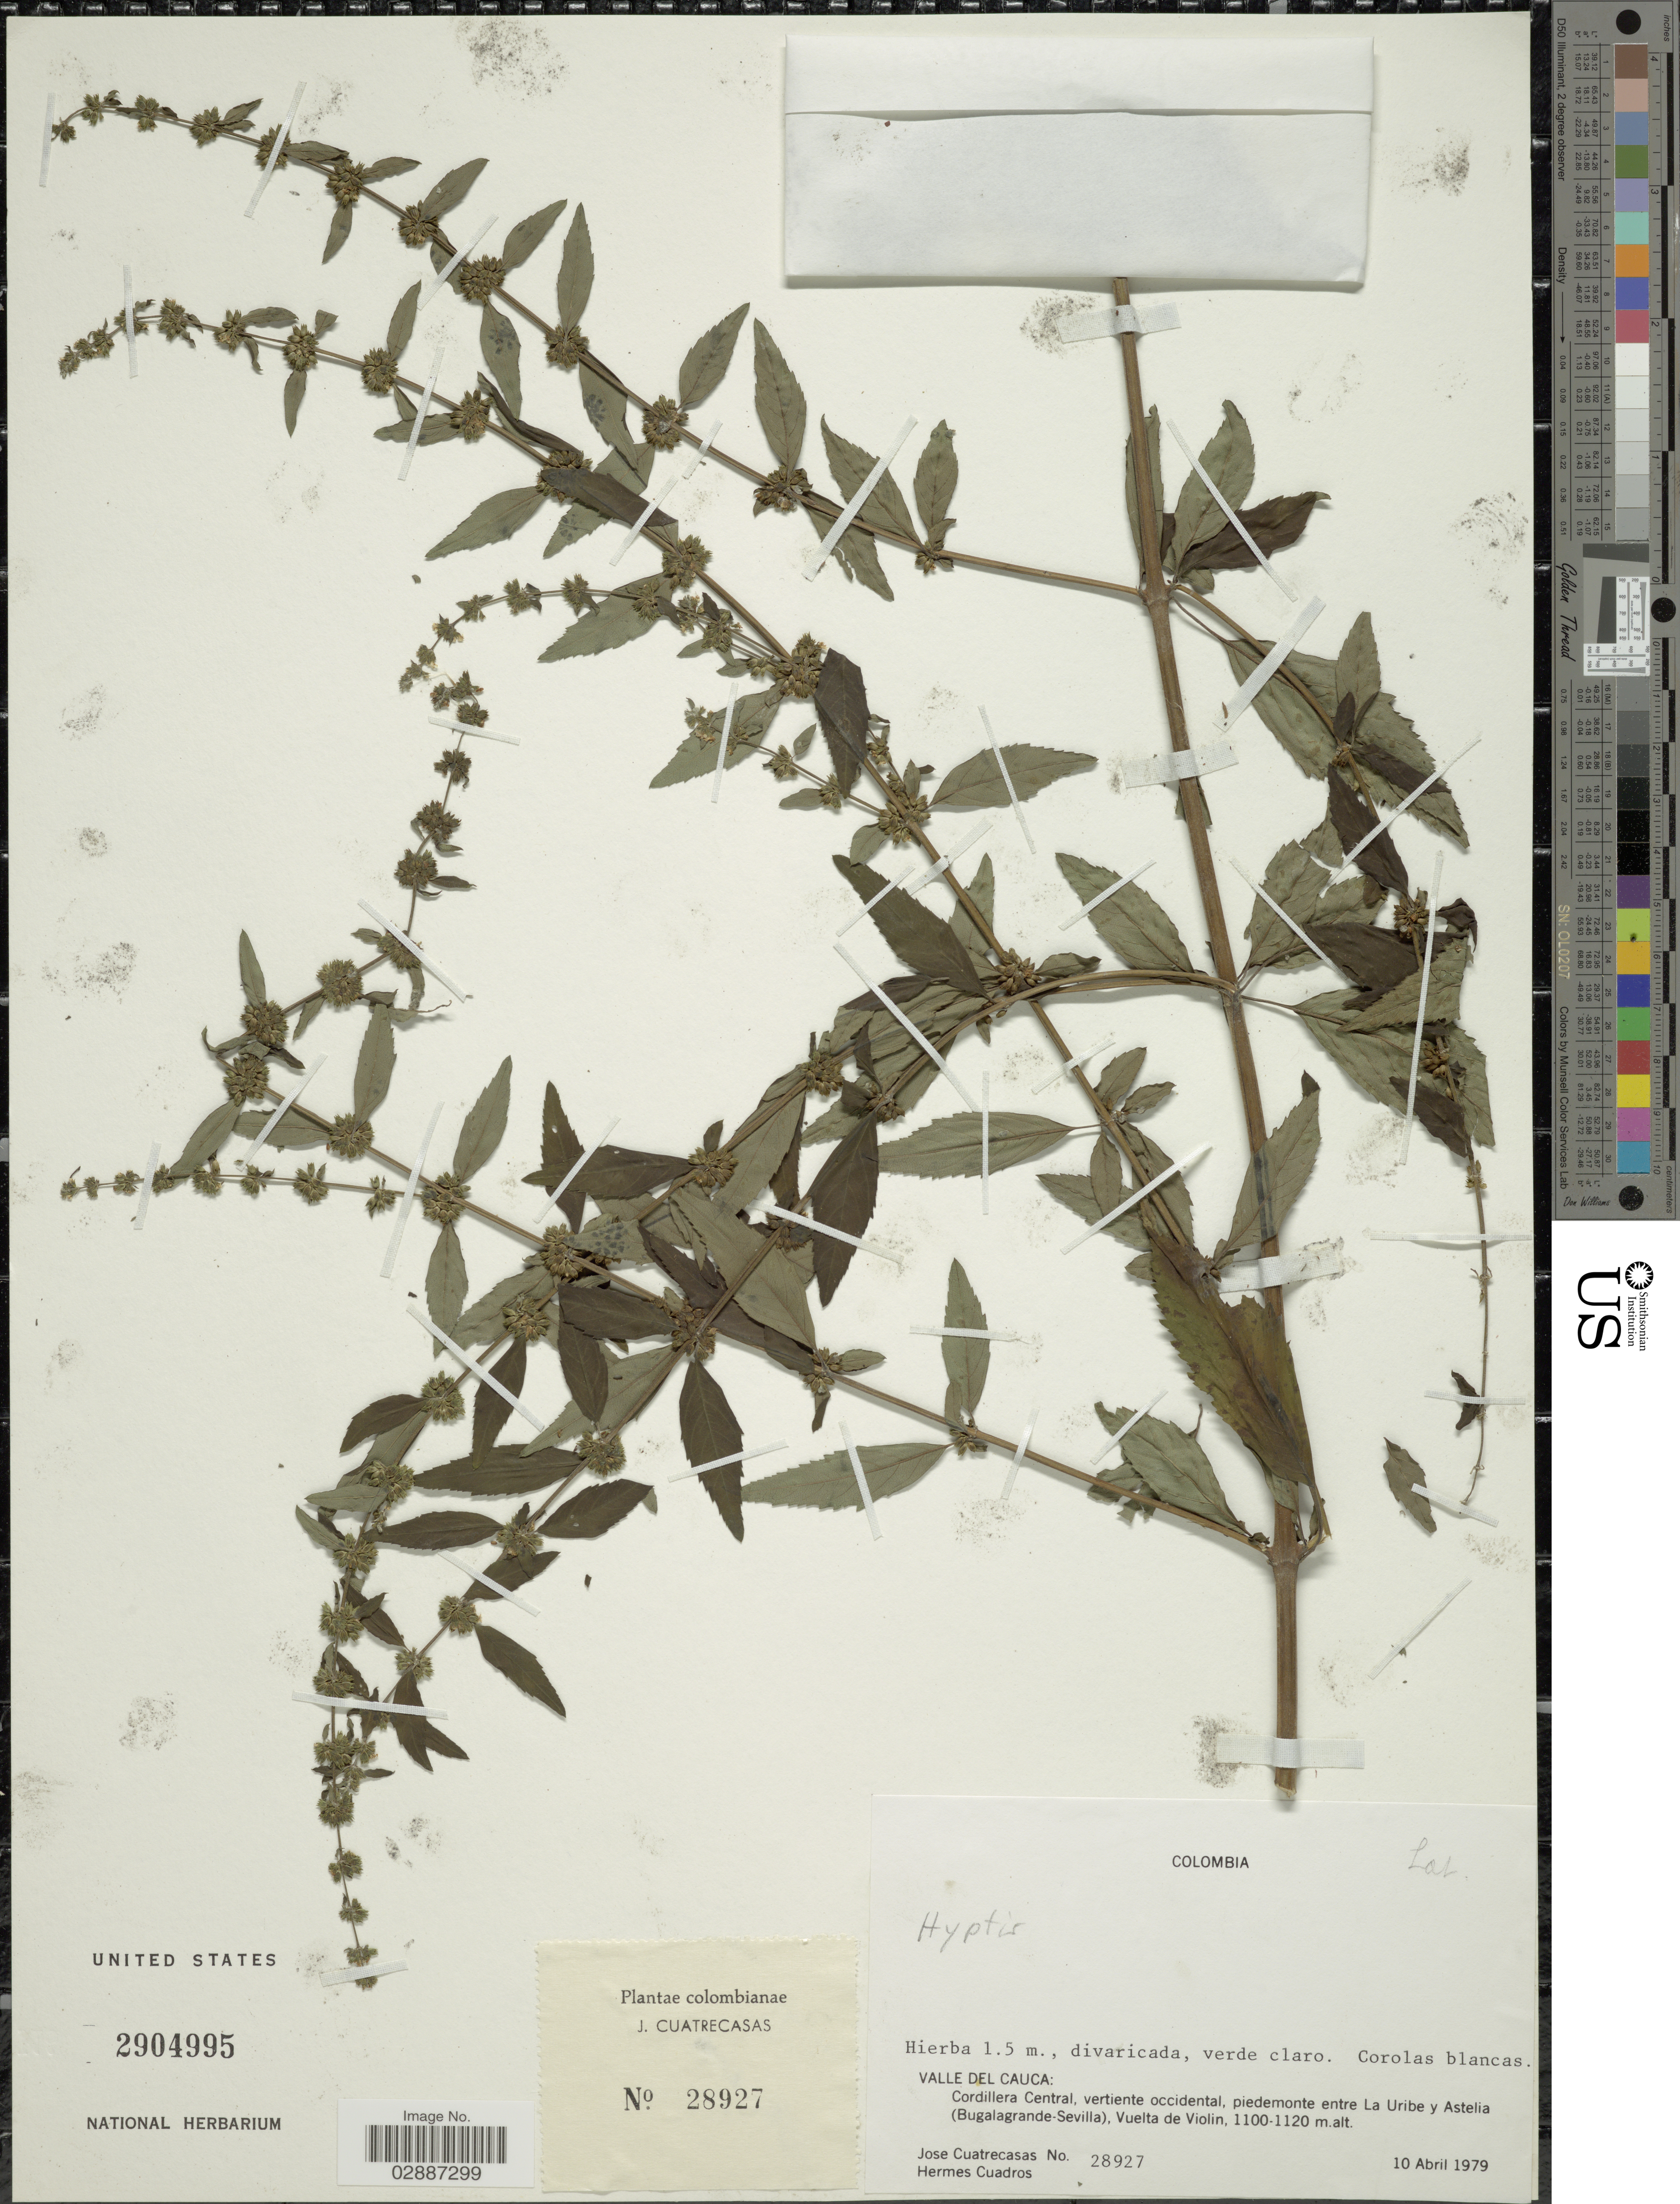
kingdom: Plantae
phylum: Tracheophyta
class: Magnoliopsida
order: Lamiales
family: Lamiaceae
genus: Cantinoa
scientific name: Cantinoa sp.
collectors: J. Cuatrecasas & H. Cuadros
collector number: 28927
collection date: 1979-04-10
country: Colombia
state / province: Valle del Cauca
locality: Cordillera Central, vertiente occidental, piedemonte entre La Uribe y Astelia (Bugalagrande-Sevilla), Vuelta de Violin.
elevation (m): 1100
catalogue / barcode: US 2904995